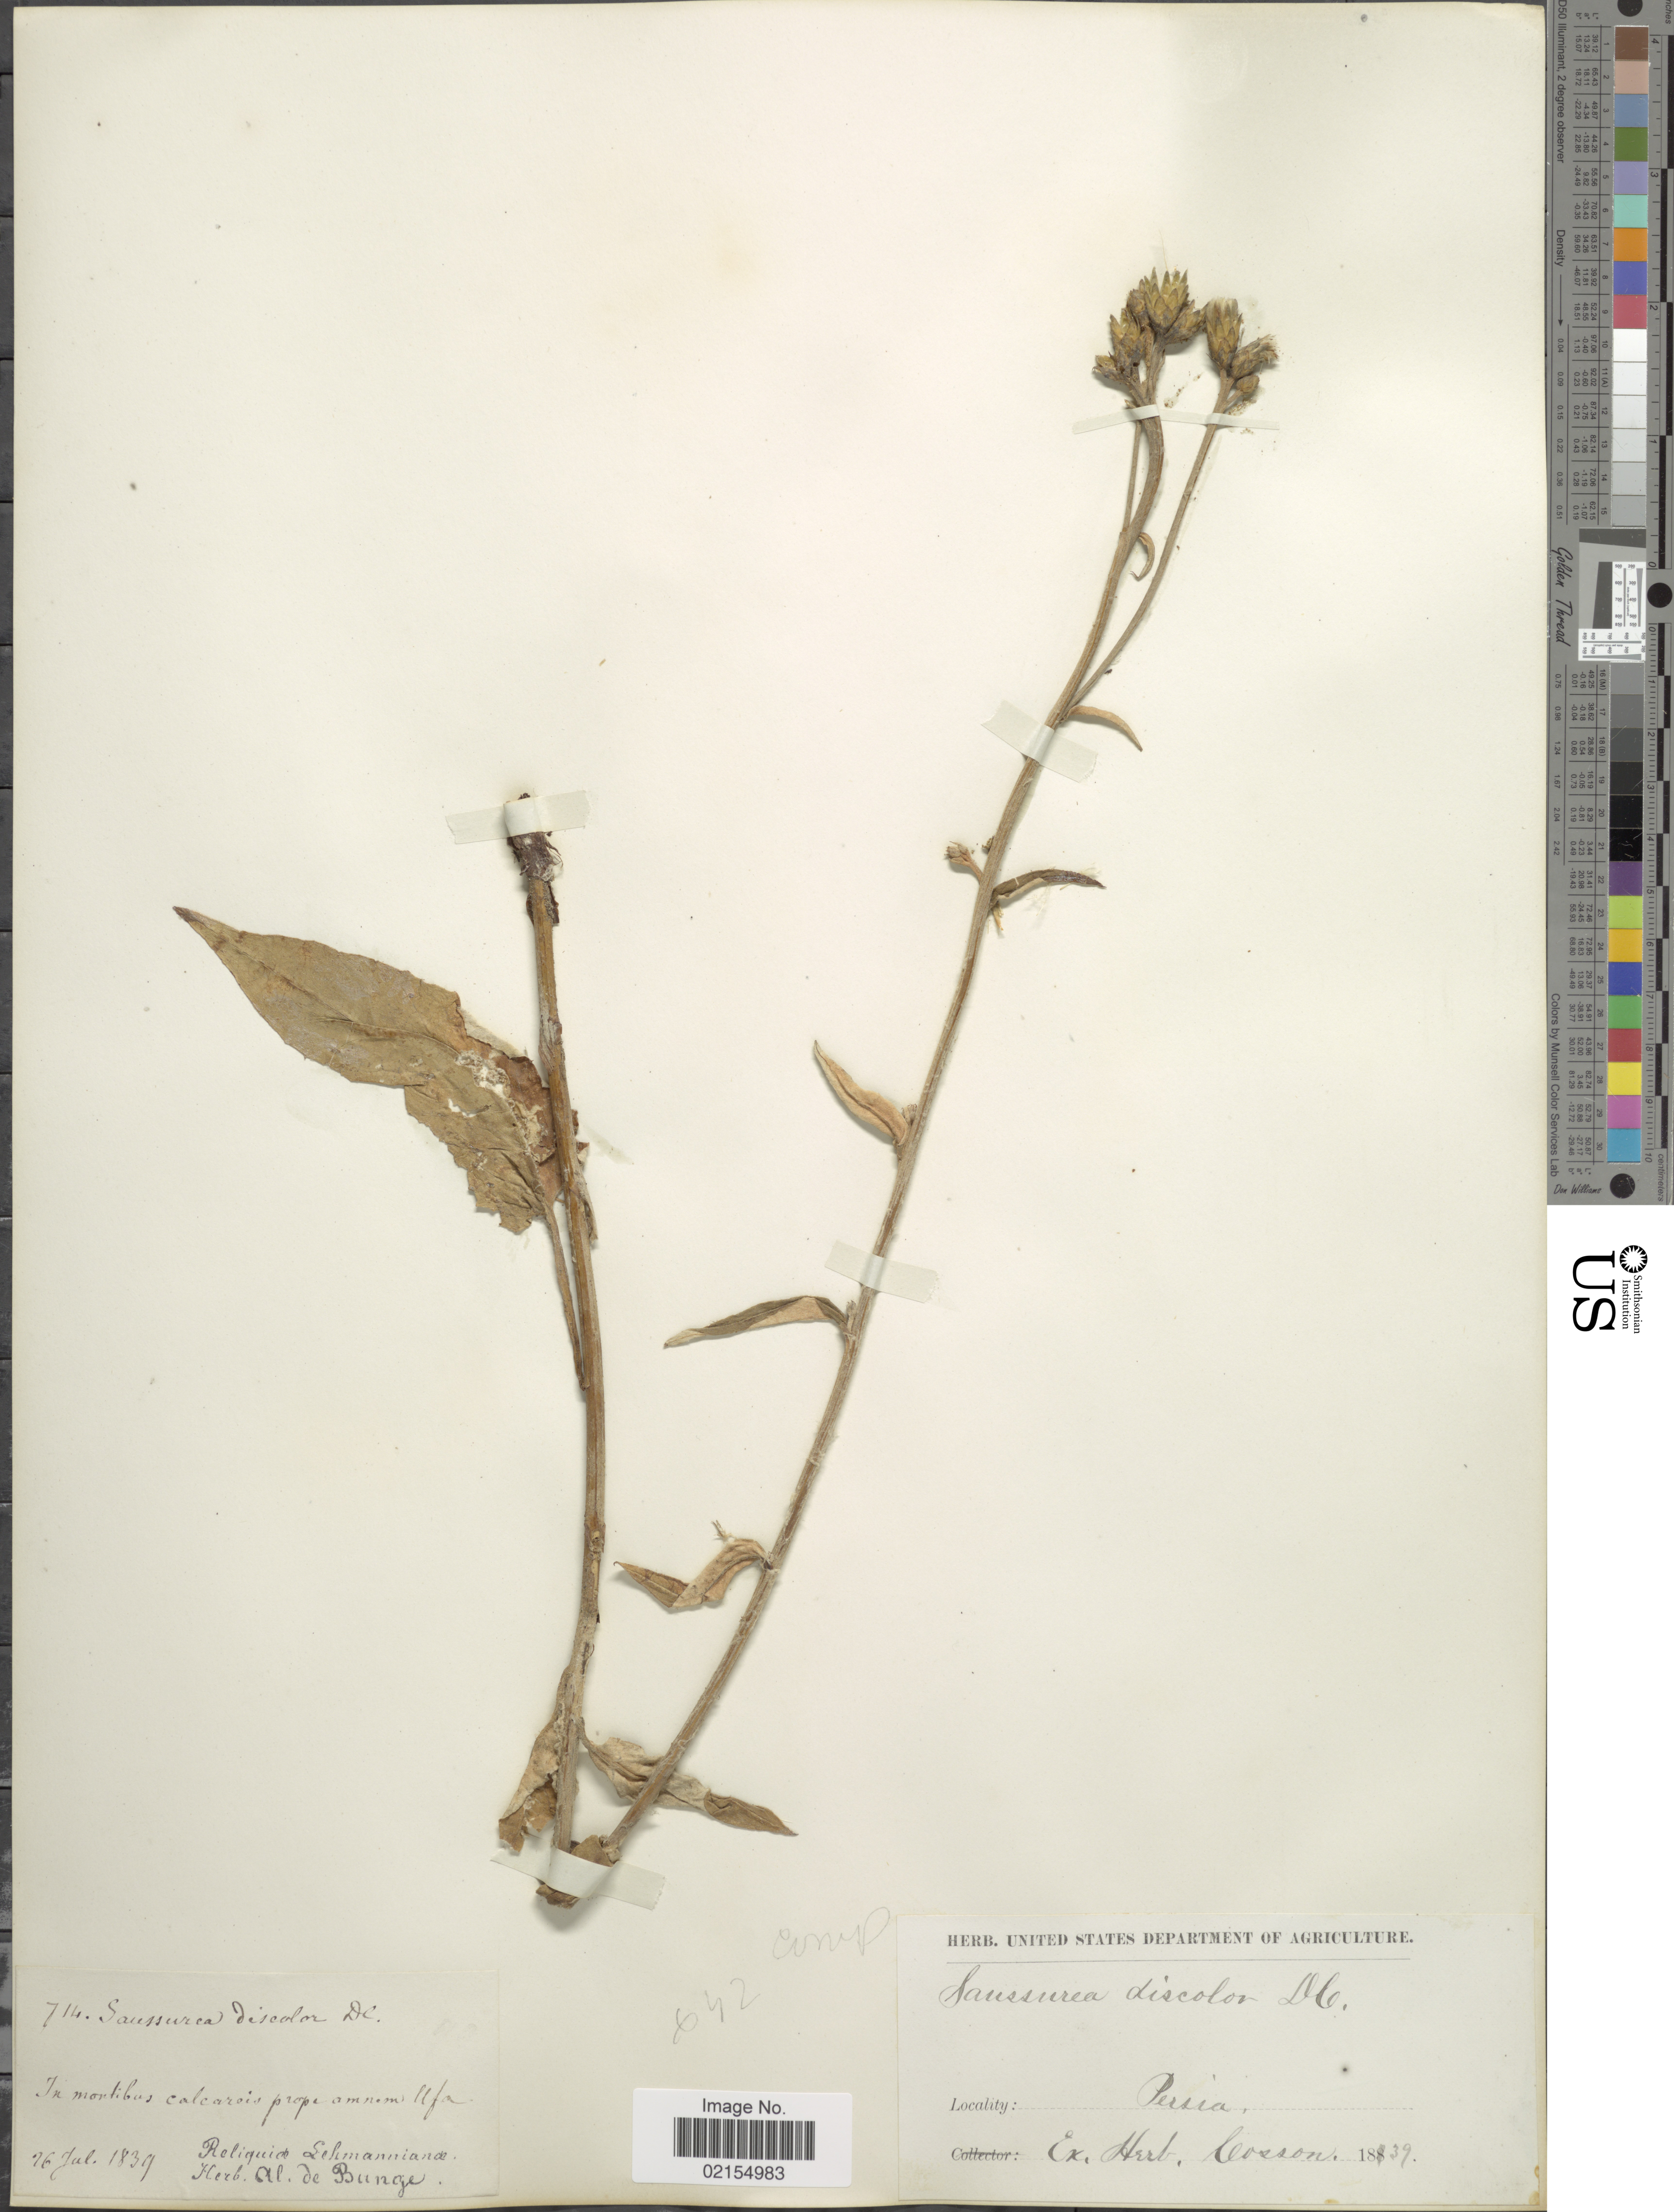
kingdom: Plantae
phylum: Tracheophyta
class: Magnoliopsida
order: Asterales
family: Asteraceae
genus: Saussurea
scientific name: Saussurea discolor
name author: (Willd.) DC.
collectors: ex herb. Cosson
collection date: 1839-07-16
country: Russian Federation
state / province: Bashkortostan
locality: In montibus calcarais prope amnem Ufa.